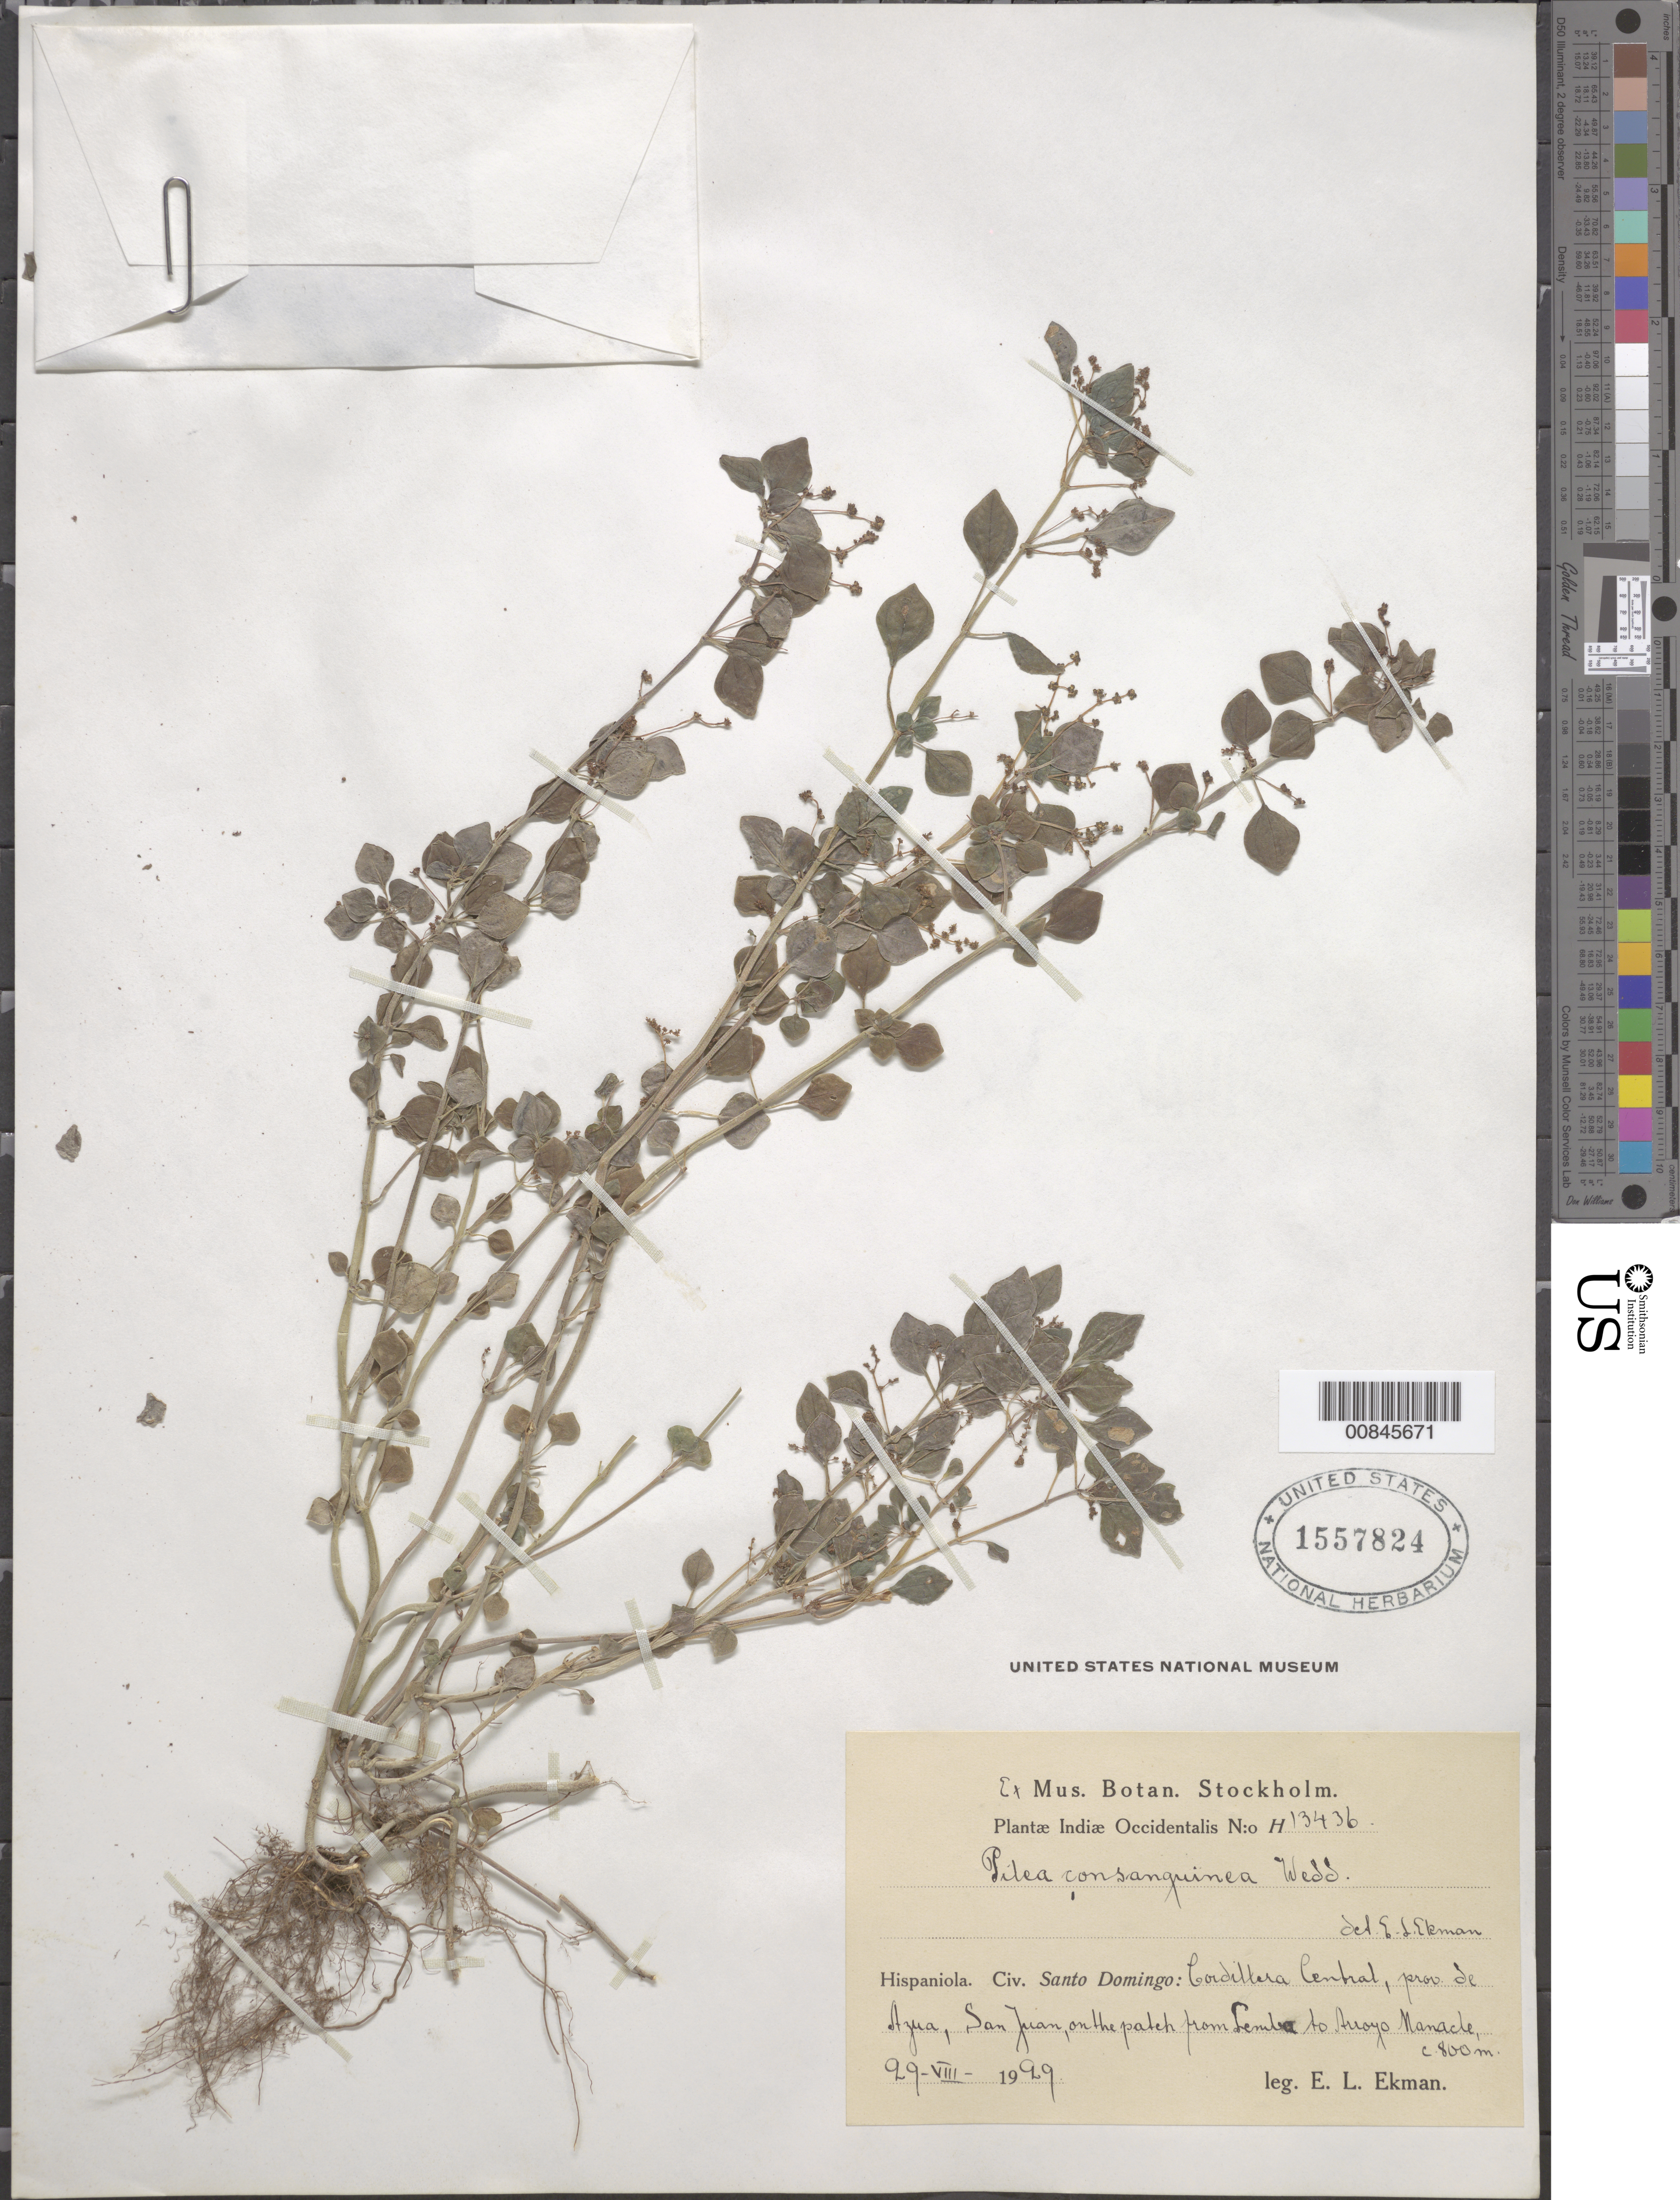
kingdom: Plantae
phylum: Tracheophyta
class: Magnoliopsida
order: Rosales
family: Urticaceae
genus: Pilea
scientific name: Pilea consanguinea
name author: Wedd.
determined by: Ekman, E. L.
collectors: E. L. Ekman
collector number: H 13436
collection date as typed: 29 Aug 1929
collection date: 1929-08-29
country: Dominican Republic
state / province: Azua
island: Hispaniola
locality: Cordillera Central, San Juan, on the patch from Lemba to Arroyo Manacle.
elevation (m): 800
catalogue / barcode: US 1557824